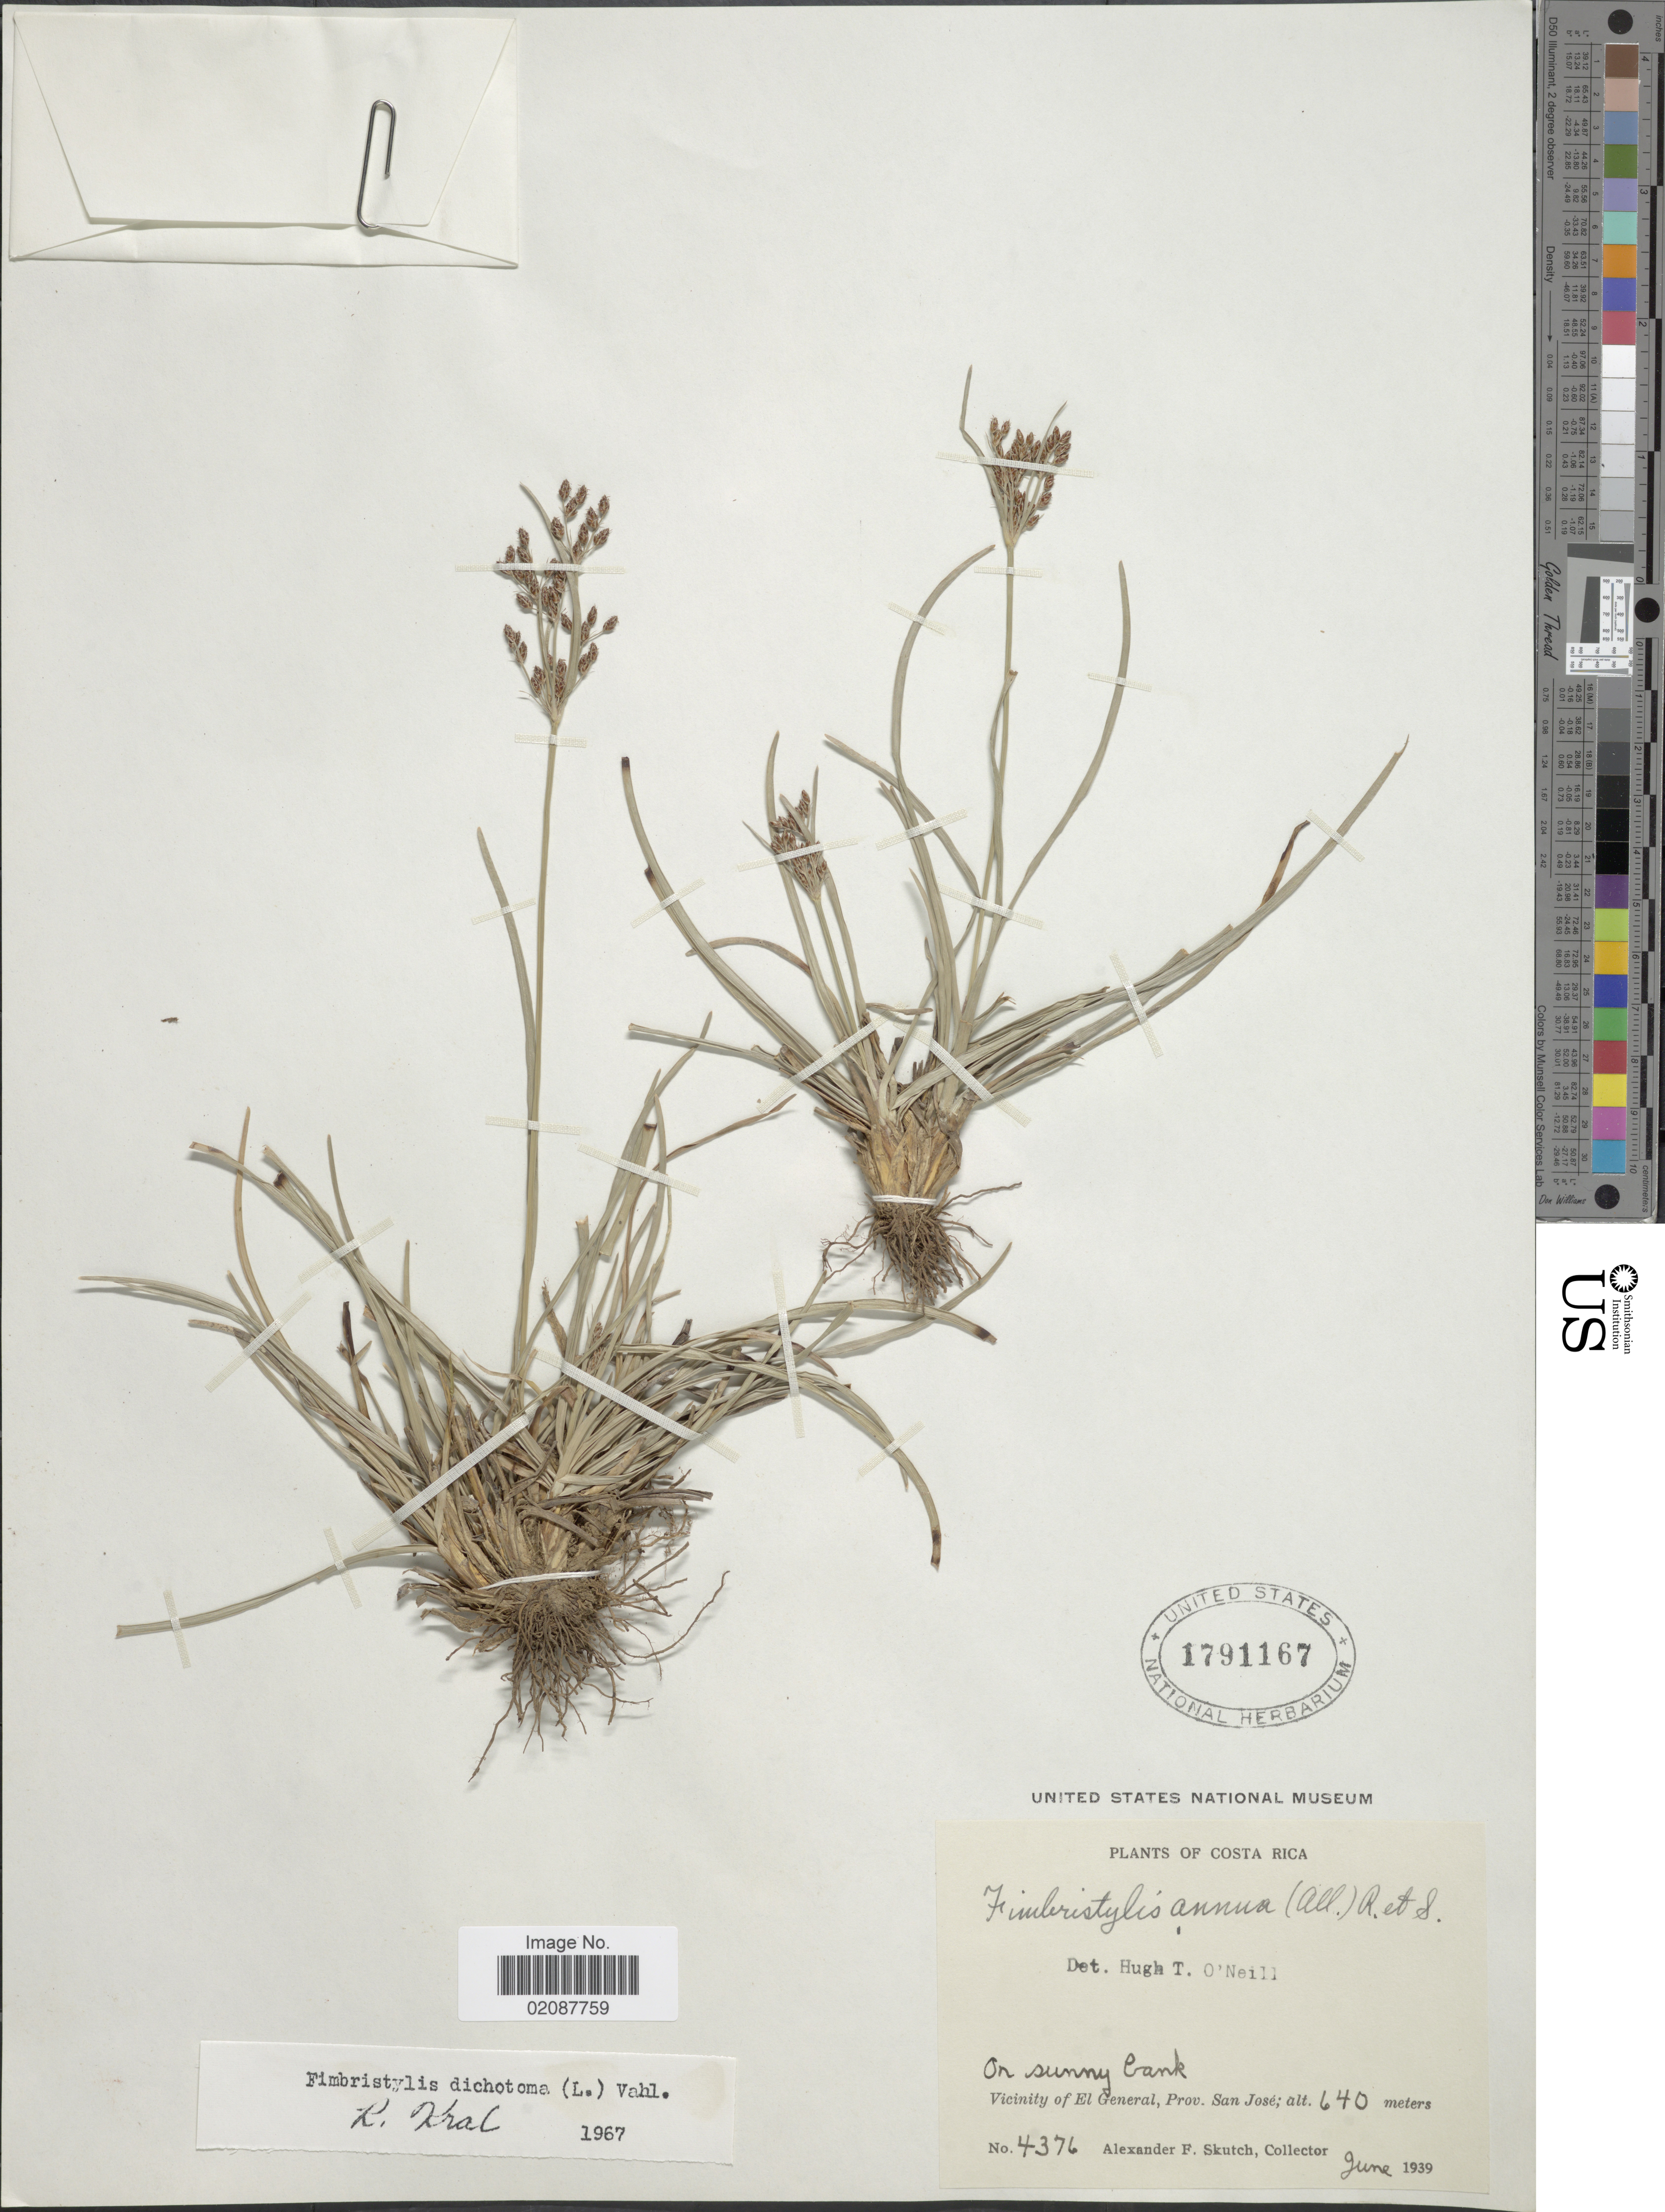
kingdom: Plantae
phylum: Tracheophyta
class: Liliopsida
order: Poales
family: Cyperaceae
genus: Fimbristylis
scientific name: Fimbristylis dichotoma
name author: (L.) Vahl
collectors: A. F. Skutch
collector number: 4376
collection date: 1939-06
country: Costa Rica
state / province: San José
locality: On sunny bank, Vicinity of El General.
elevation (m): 640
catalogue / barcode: US 1791167